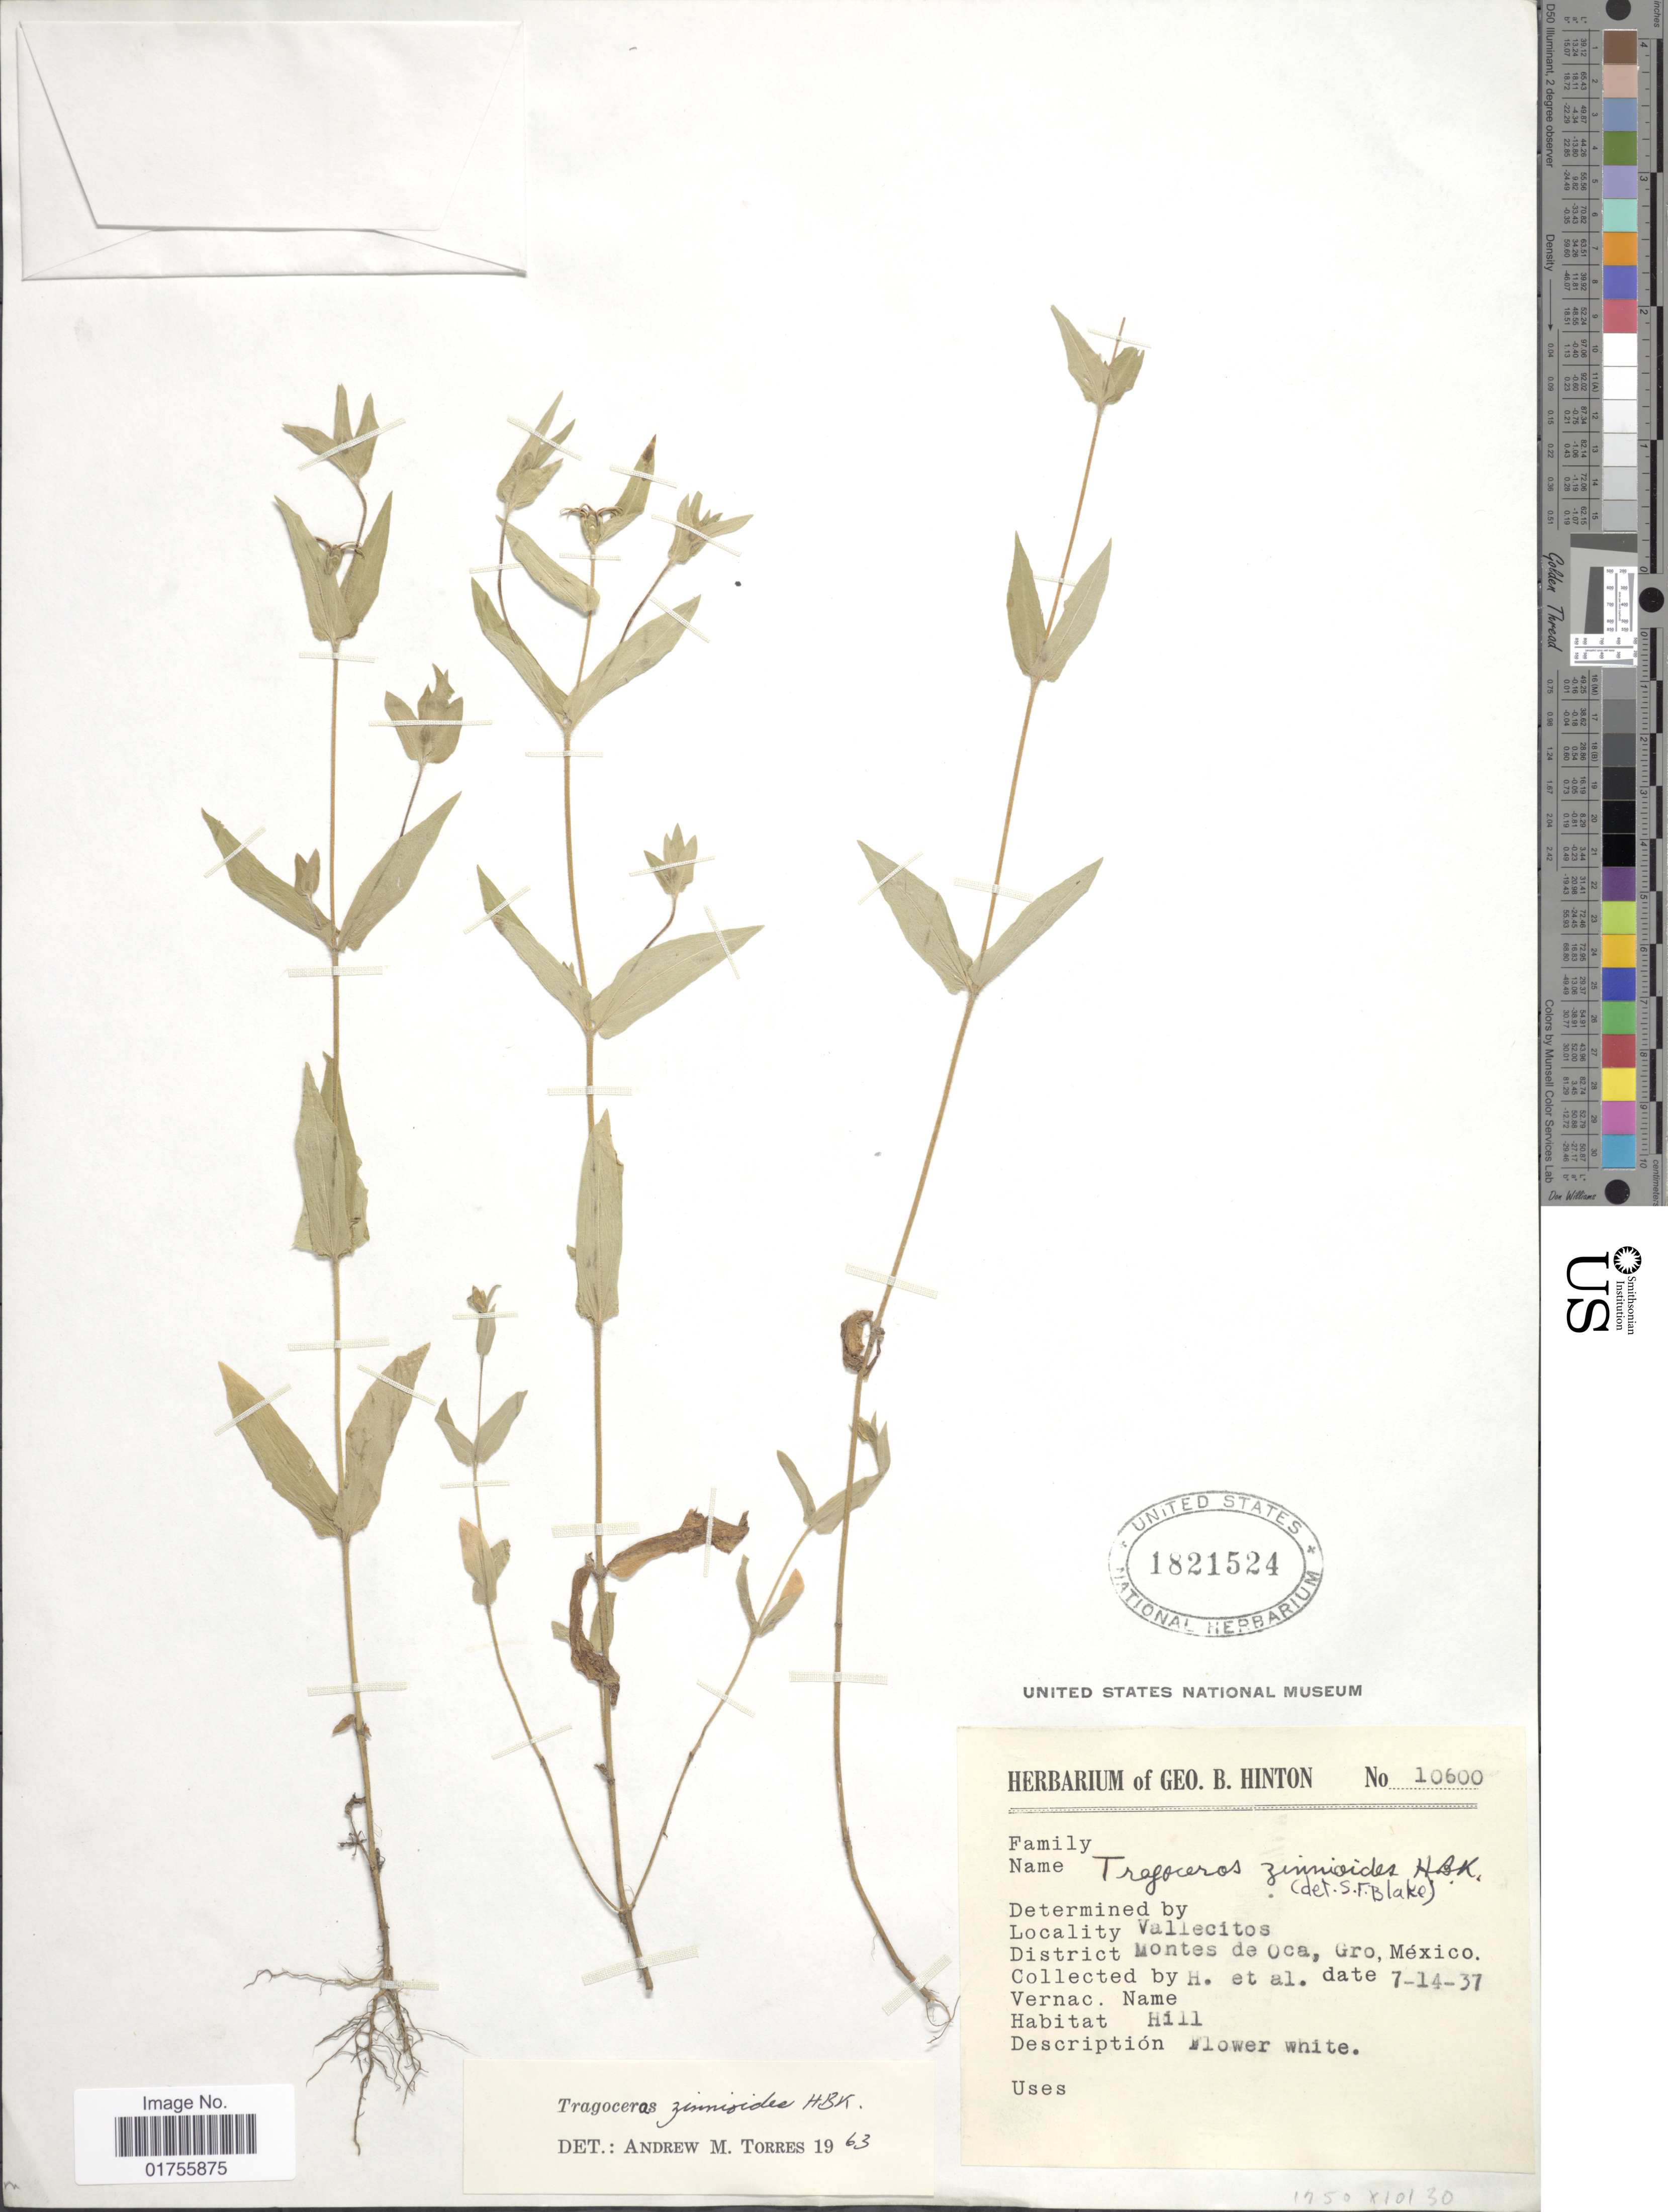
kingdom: Plantae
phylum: Tracheophyta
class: Magnoliopsida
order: Asterales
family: Asteraceae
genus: Tragoceros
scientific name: Tragoceros zinnioides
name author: Kunth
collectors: G. B. Hinton & et al.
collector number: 10600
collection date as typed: Transcribed d/m/y: 14/7/37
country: Mexico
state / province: Guerrero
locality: Vallecitos, District Montes de Oca, Gro., Mexico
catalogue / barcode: US 1821524